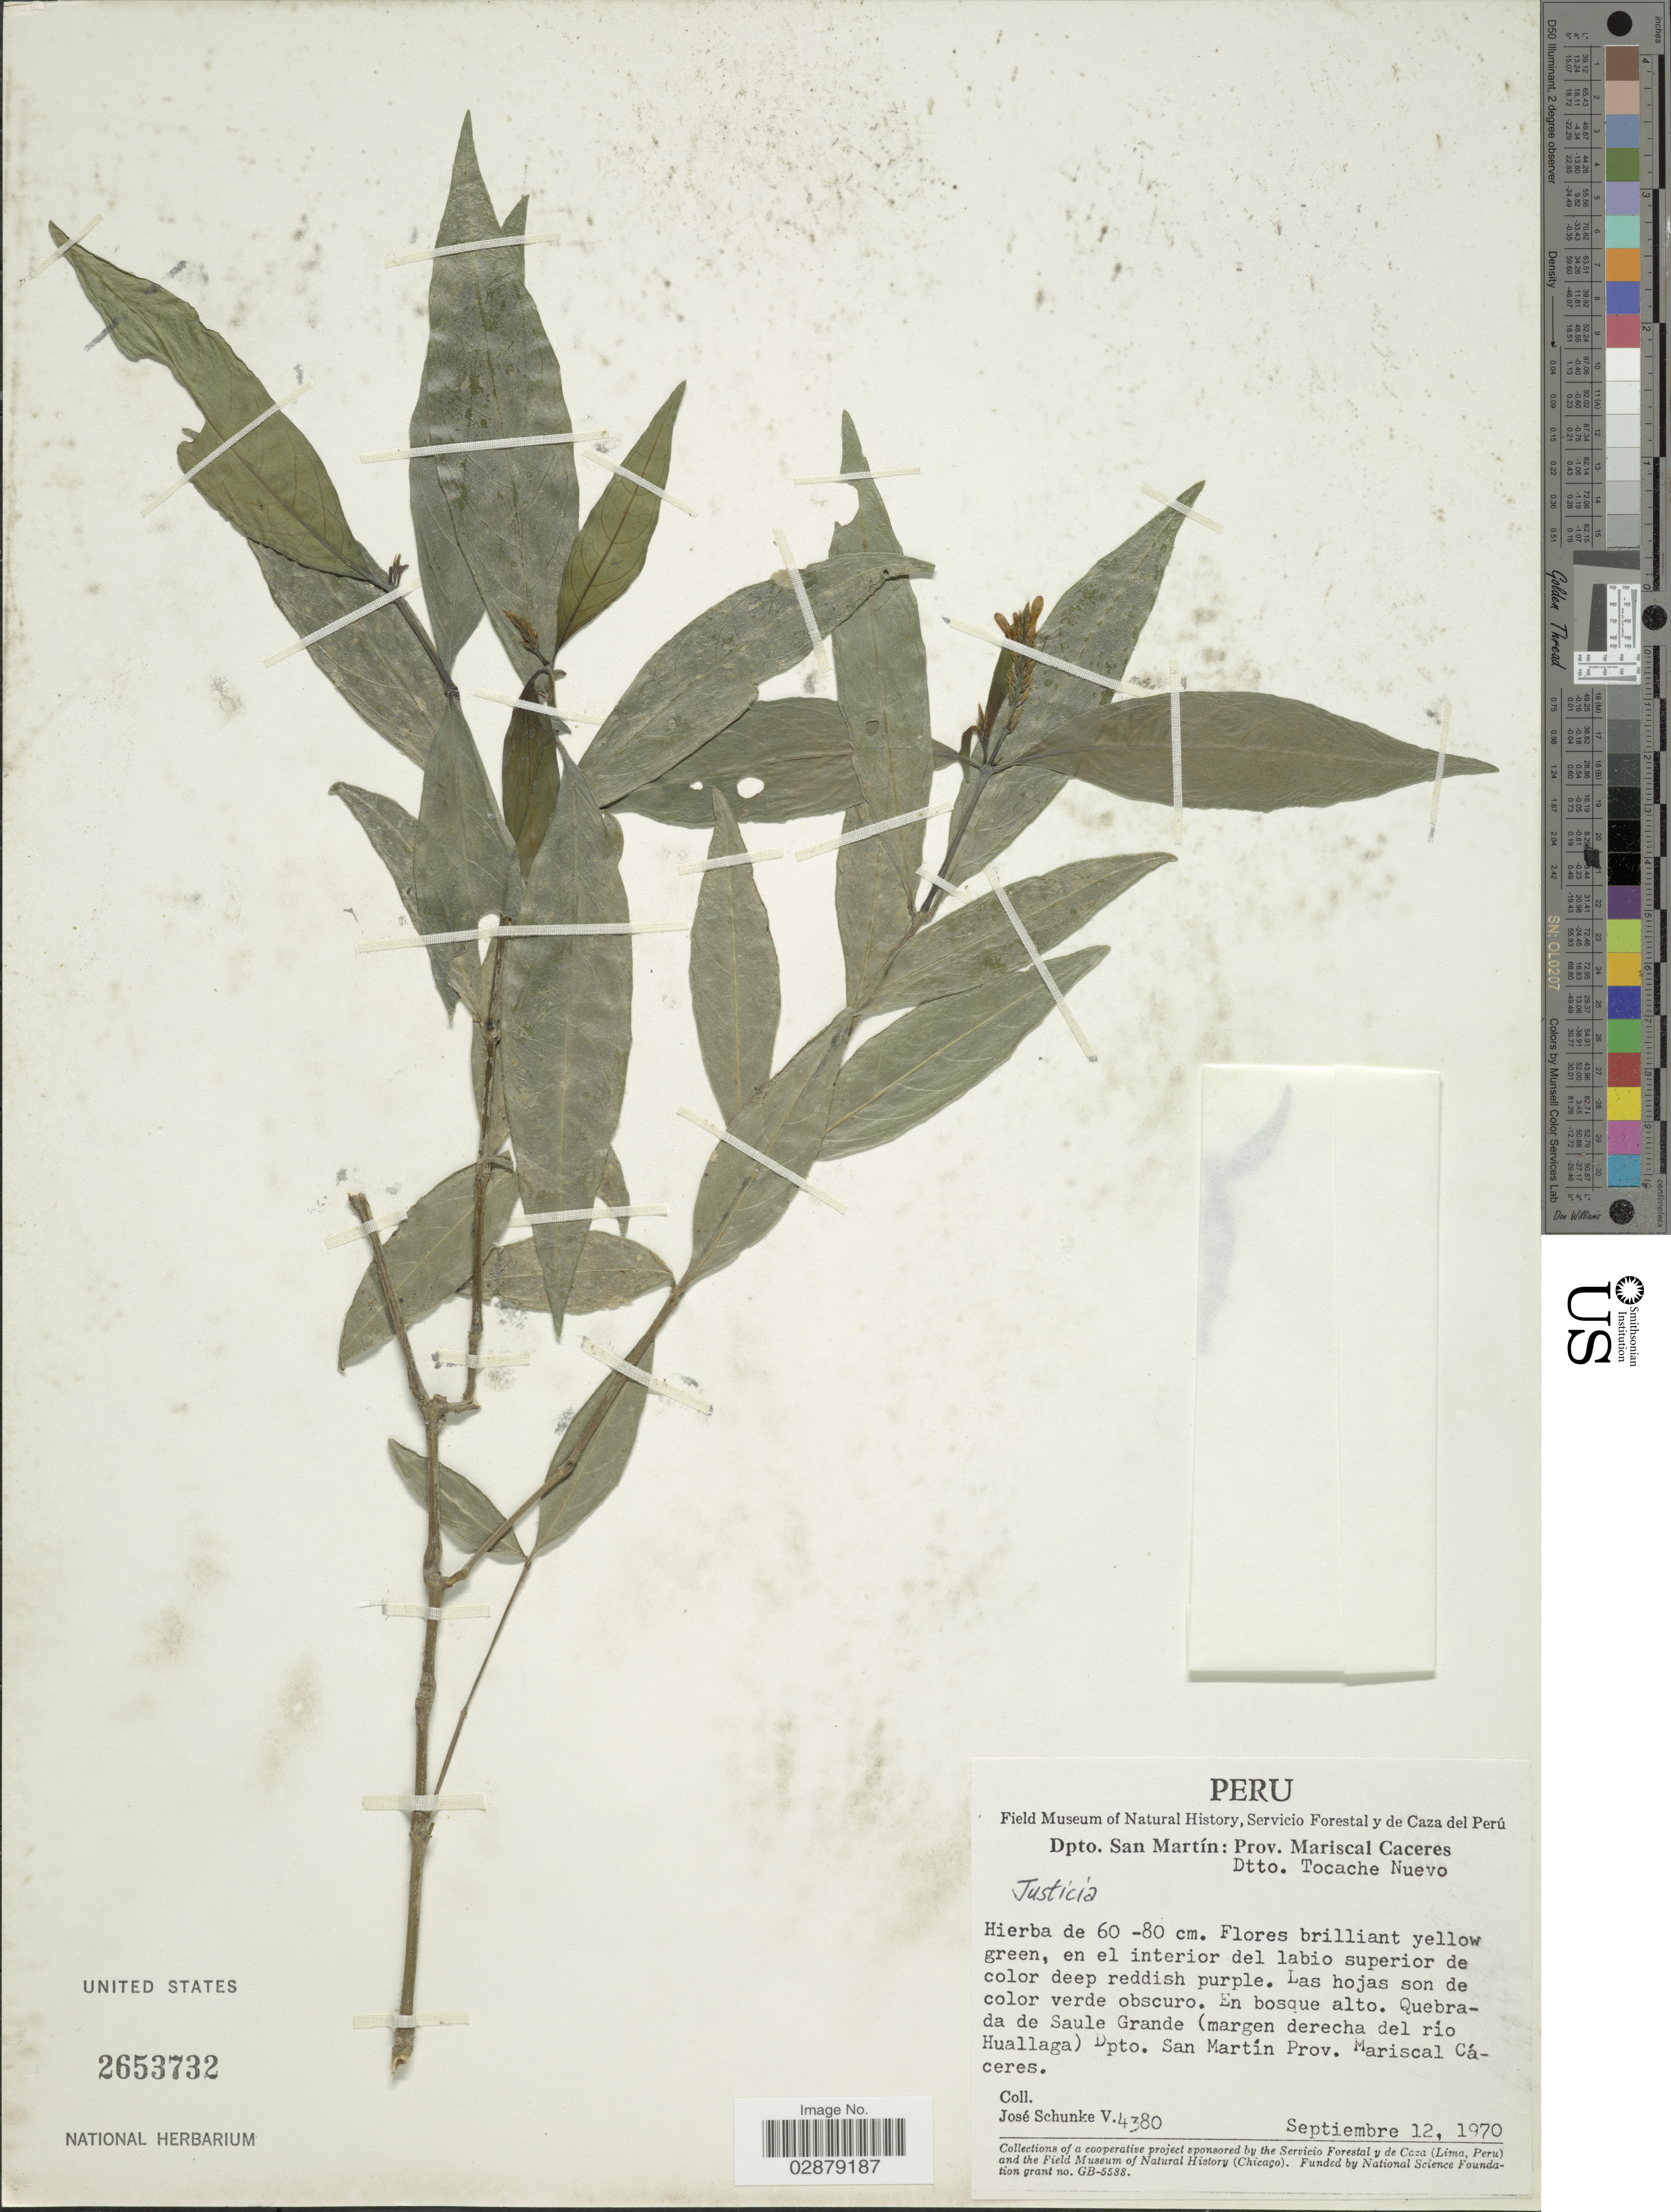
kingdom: Plantae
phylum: Tracheophyta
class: Magnoliopsida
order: Lamiales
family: Acanthaceae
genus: Justicia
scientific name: Justicia iochila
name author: Mildbr.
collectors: J. Schunke Vigo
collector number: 4380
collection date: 1970-09-12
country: Peru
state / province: San Martín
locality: Dpto. San Martín: Prov. Mariscal Caceres. Dtto. Tocache Nuevo. Quebrada de Saule Grande (margen derecha del rio Huallaga).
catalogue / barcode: US 2653732